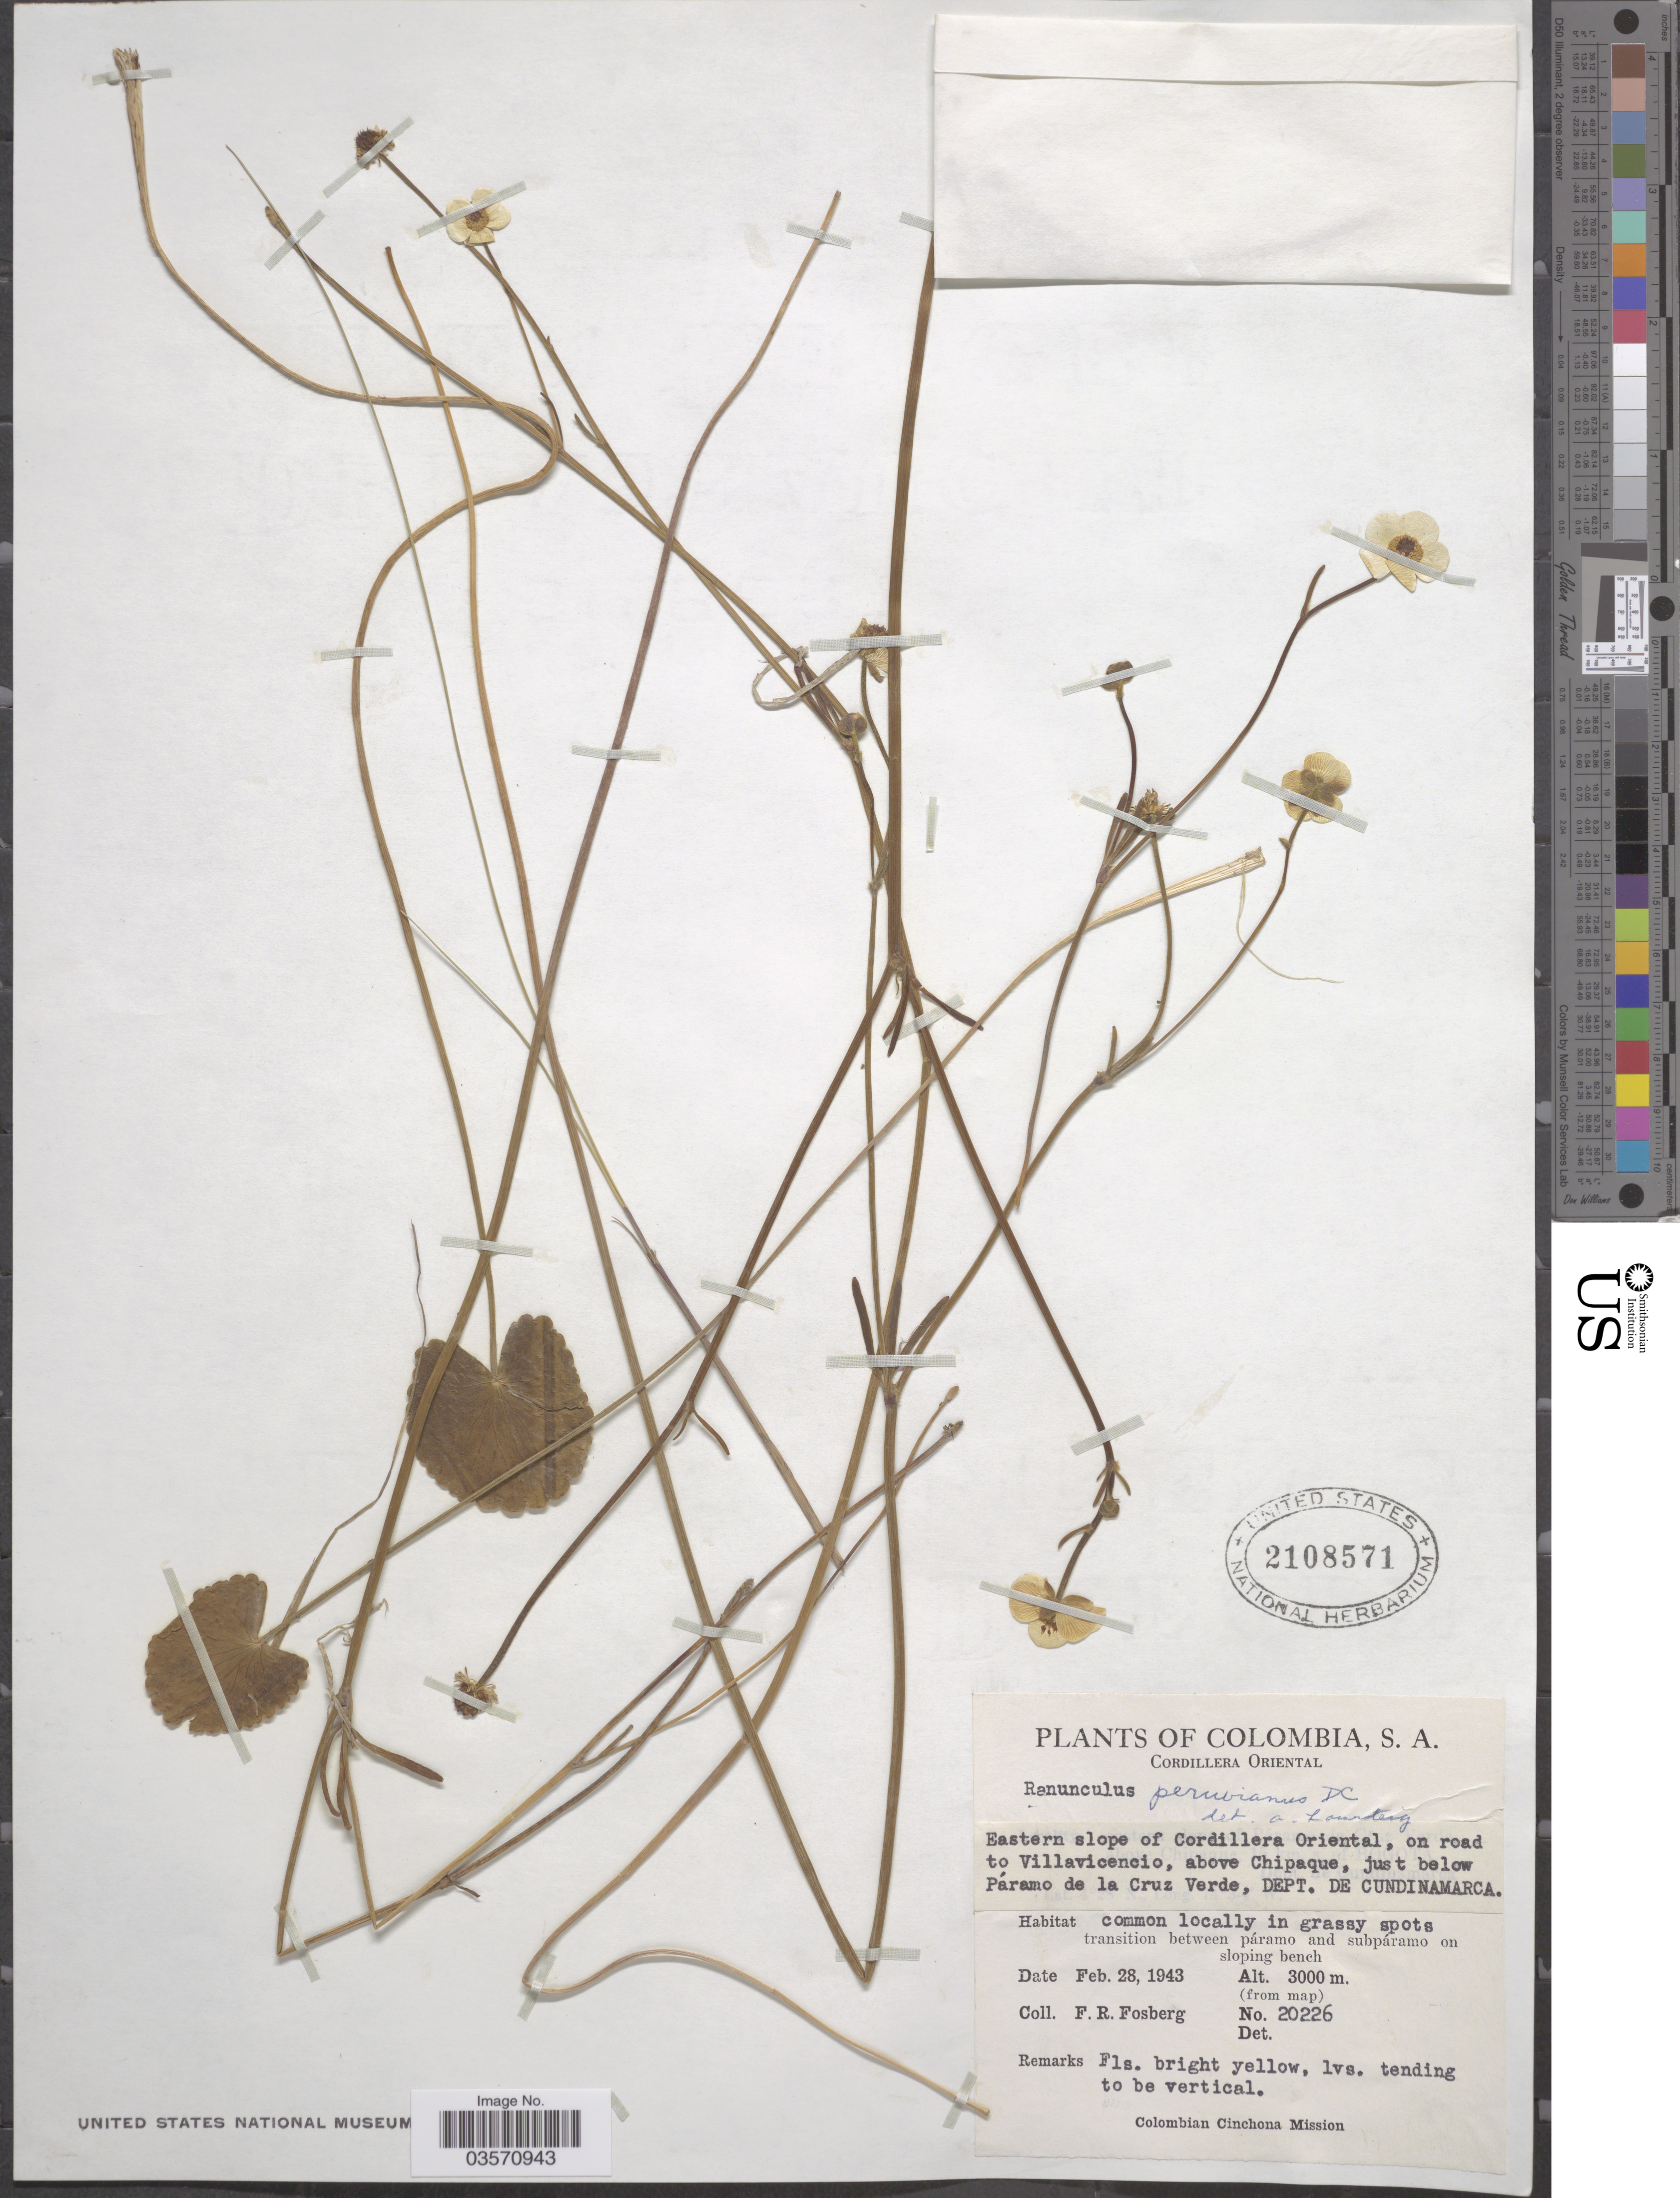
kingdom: Plantae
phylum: Tracheophyta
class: Magnoliopsida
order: Ranunculales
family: Ranunculaceae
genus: Ranunculus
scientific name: Ranunculus peruvianus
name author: Pers.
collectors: F. R. Fosberg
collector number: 20226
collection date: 1943-02-28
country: Colombia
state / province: Cundinamarca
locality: Cordillera Oriental. Eastern slope of Cordillera Oriental, on road to Villavicencio, above Chipaque, just below Páramo de la Cruz Verde. Dept. de Cundinamarca.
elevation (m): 3000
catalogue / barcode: US 2108571